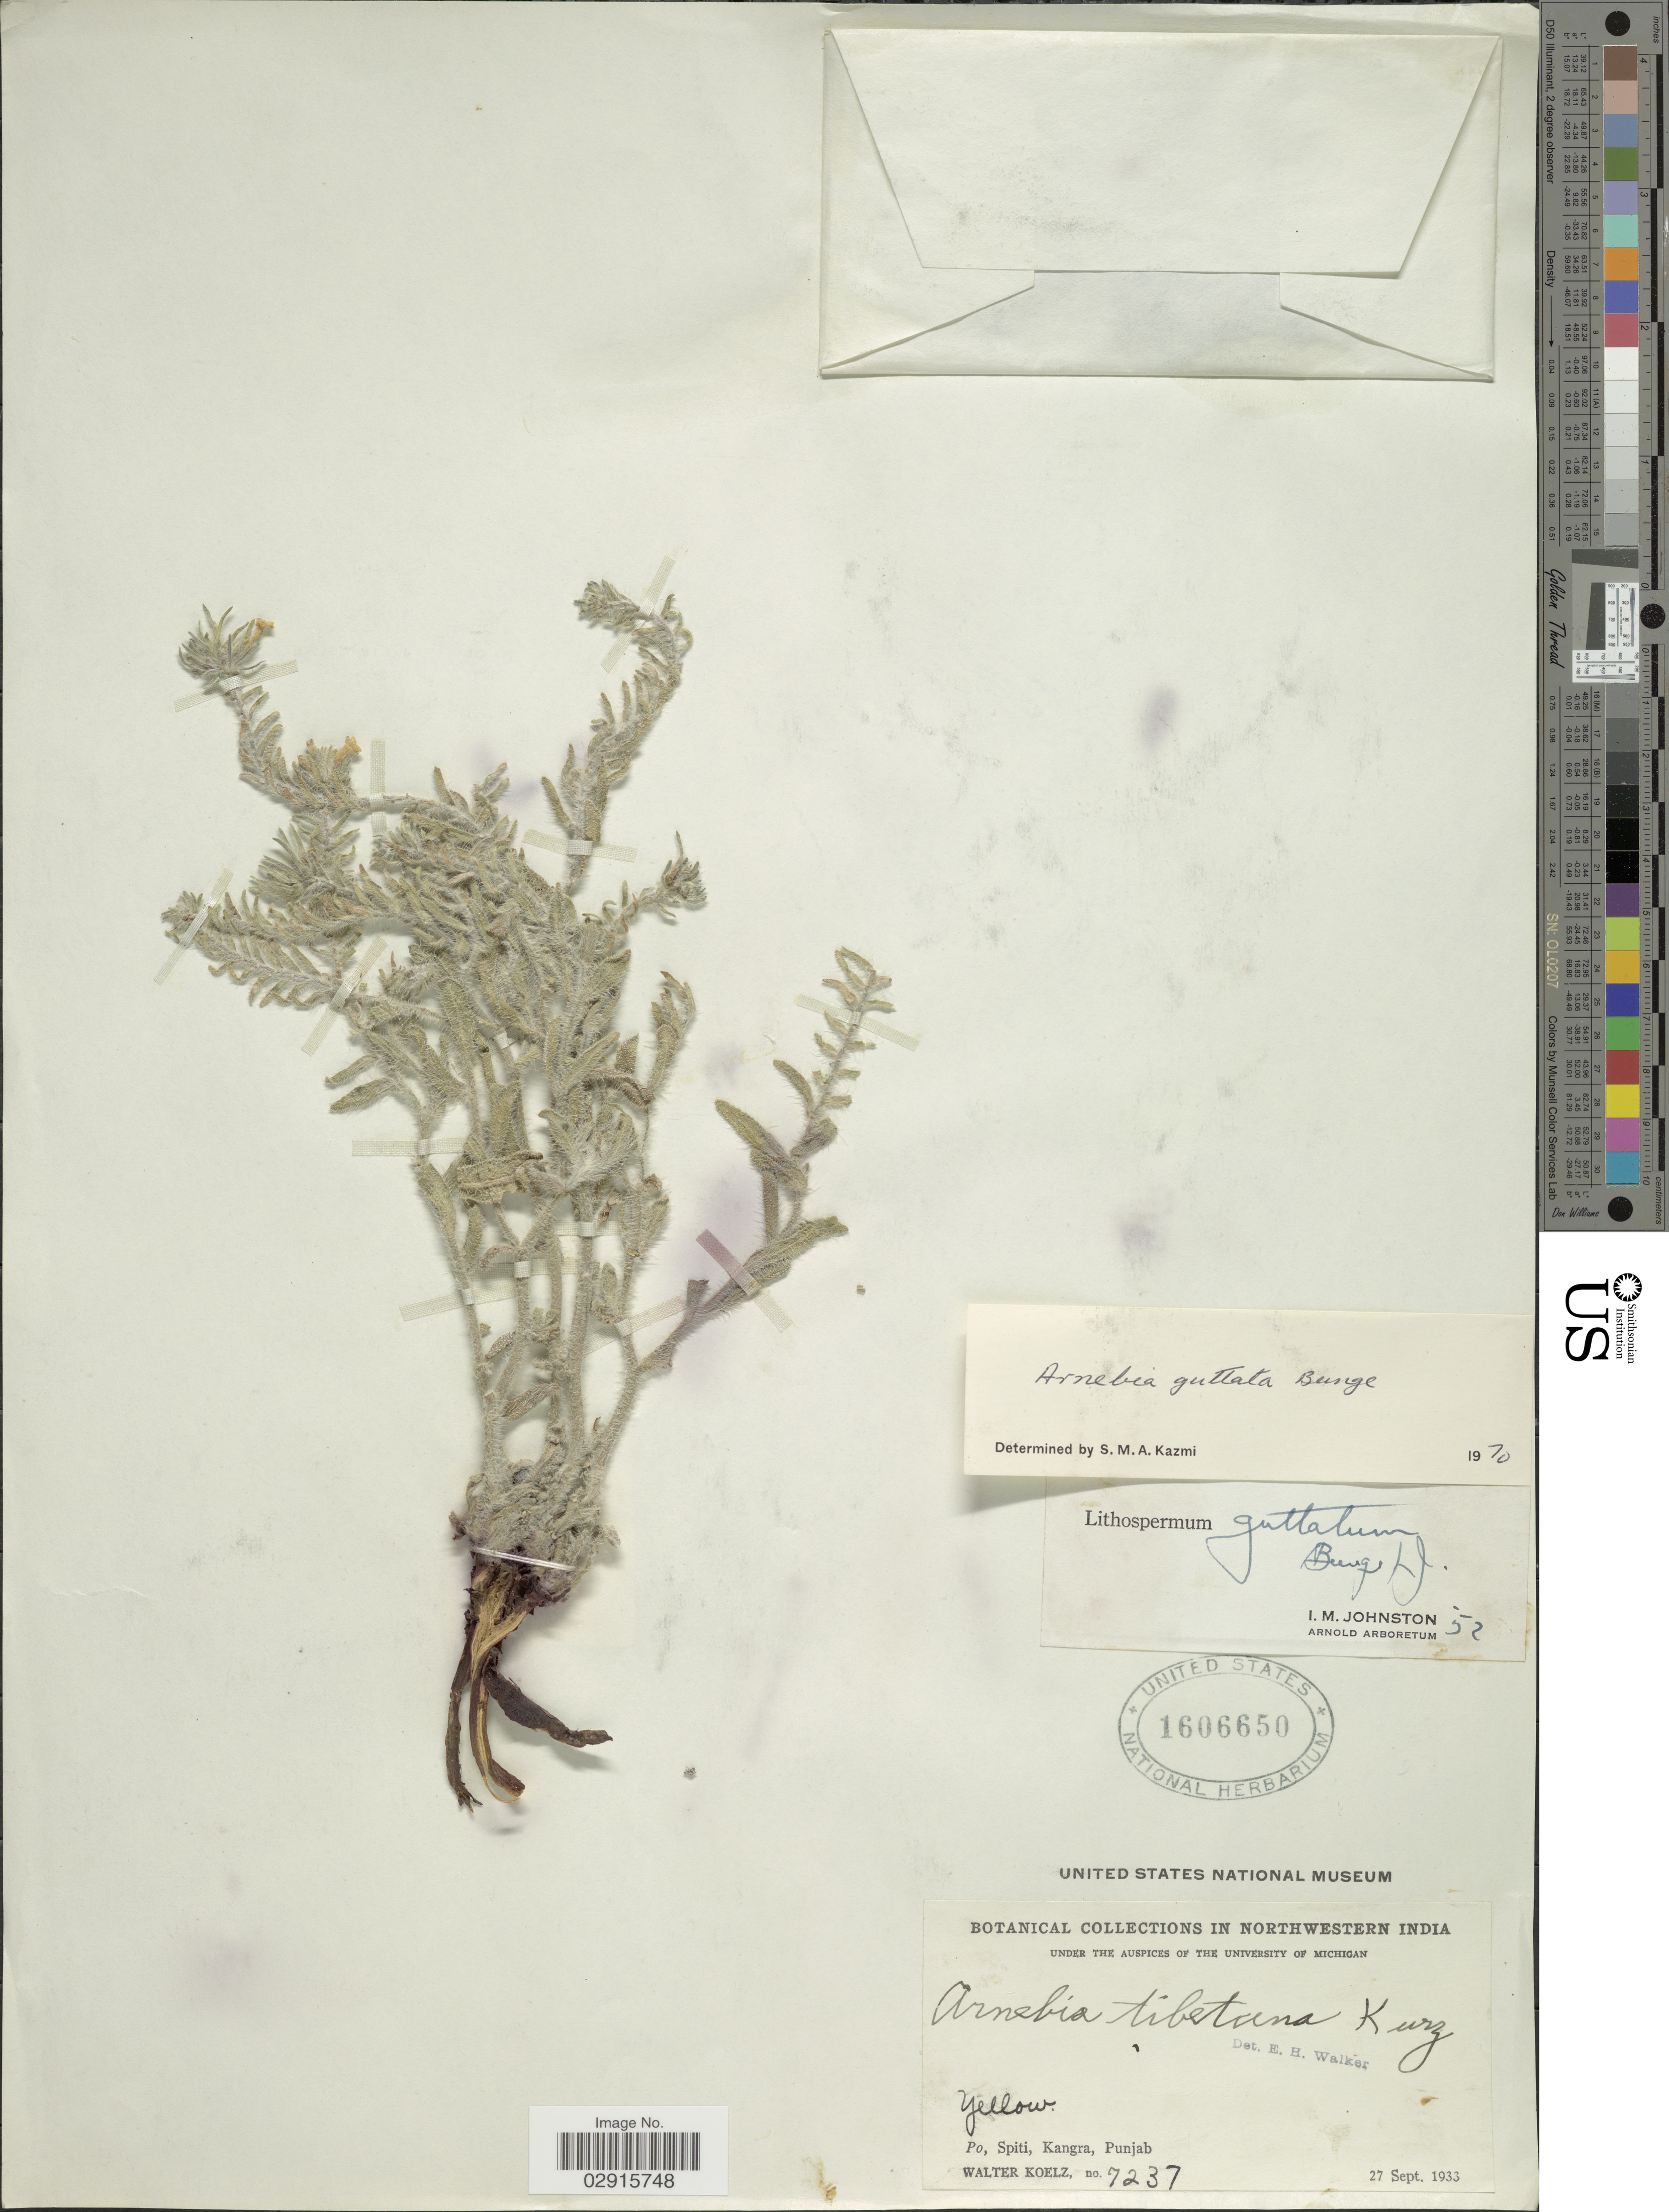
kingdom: Plantae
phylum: Tracheophyta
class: Magnoliopsida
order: Boraginales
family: Boraginaceae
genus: Arnebia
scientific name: Arnebia guttata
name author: Bunge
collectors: W. N. Koelz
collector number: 7237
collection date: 1933-09-27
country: India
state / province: Punjab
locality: Northwestern India. Po, Spiti, Kangra.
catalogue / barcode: US 1606650